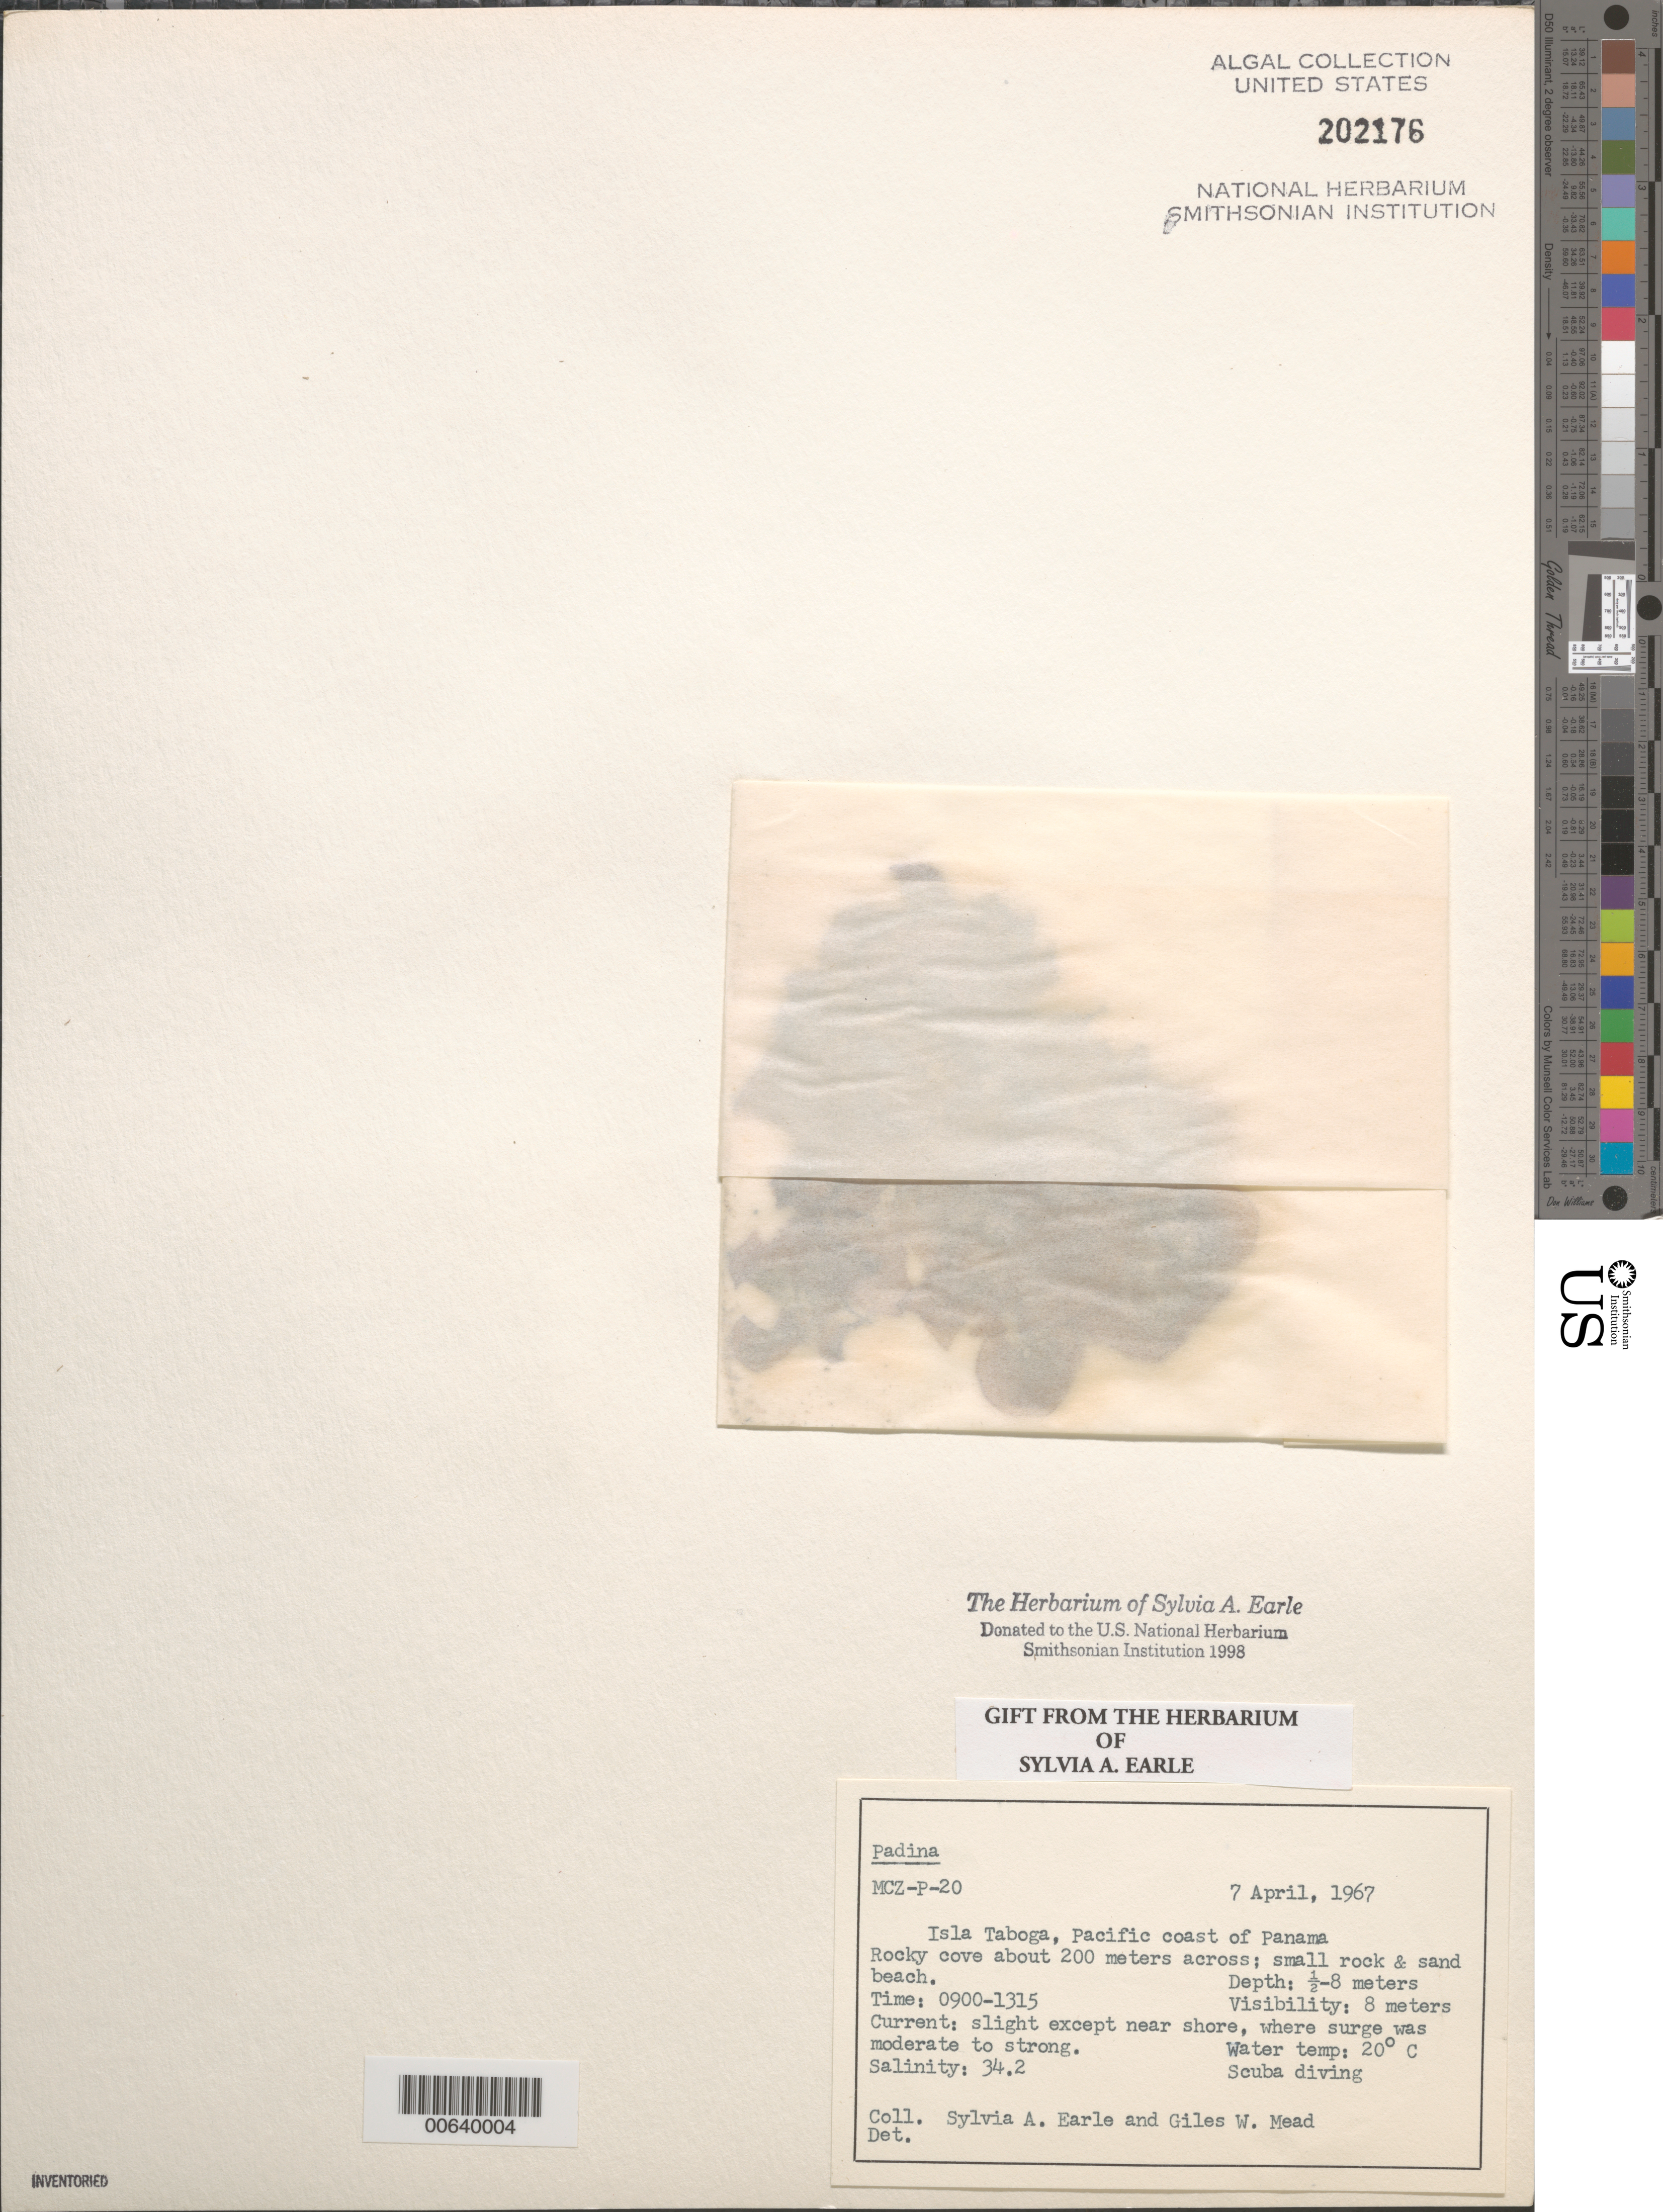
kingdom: Chromista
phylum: Ochrophyta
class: Phaeophyceae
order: Dictyotales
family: Dictyotaceae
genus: Padina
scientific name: Padina sp.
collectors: S. A. Earle & G. W. Mead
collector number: MCZ-P-20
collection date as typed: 07 Apr 1967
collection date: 1967-04-07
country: Panama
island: Taboga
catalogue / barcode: US 202176